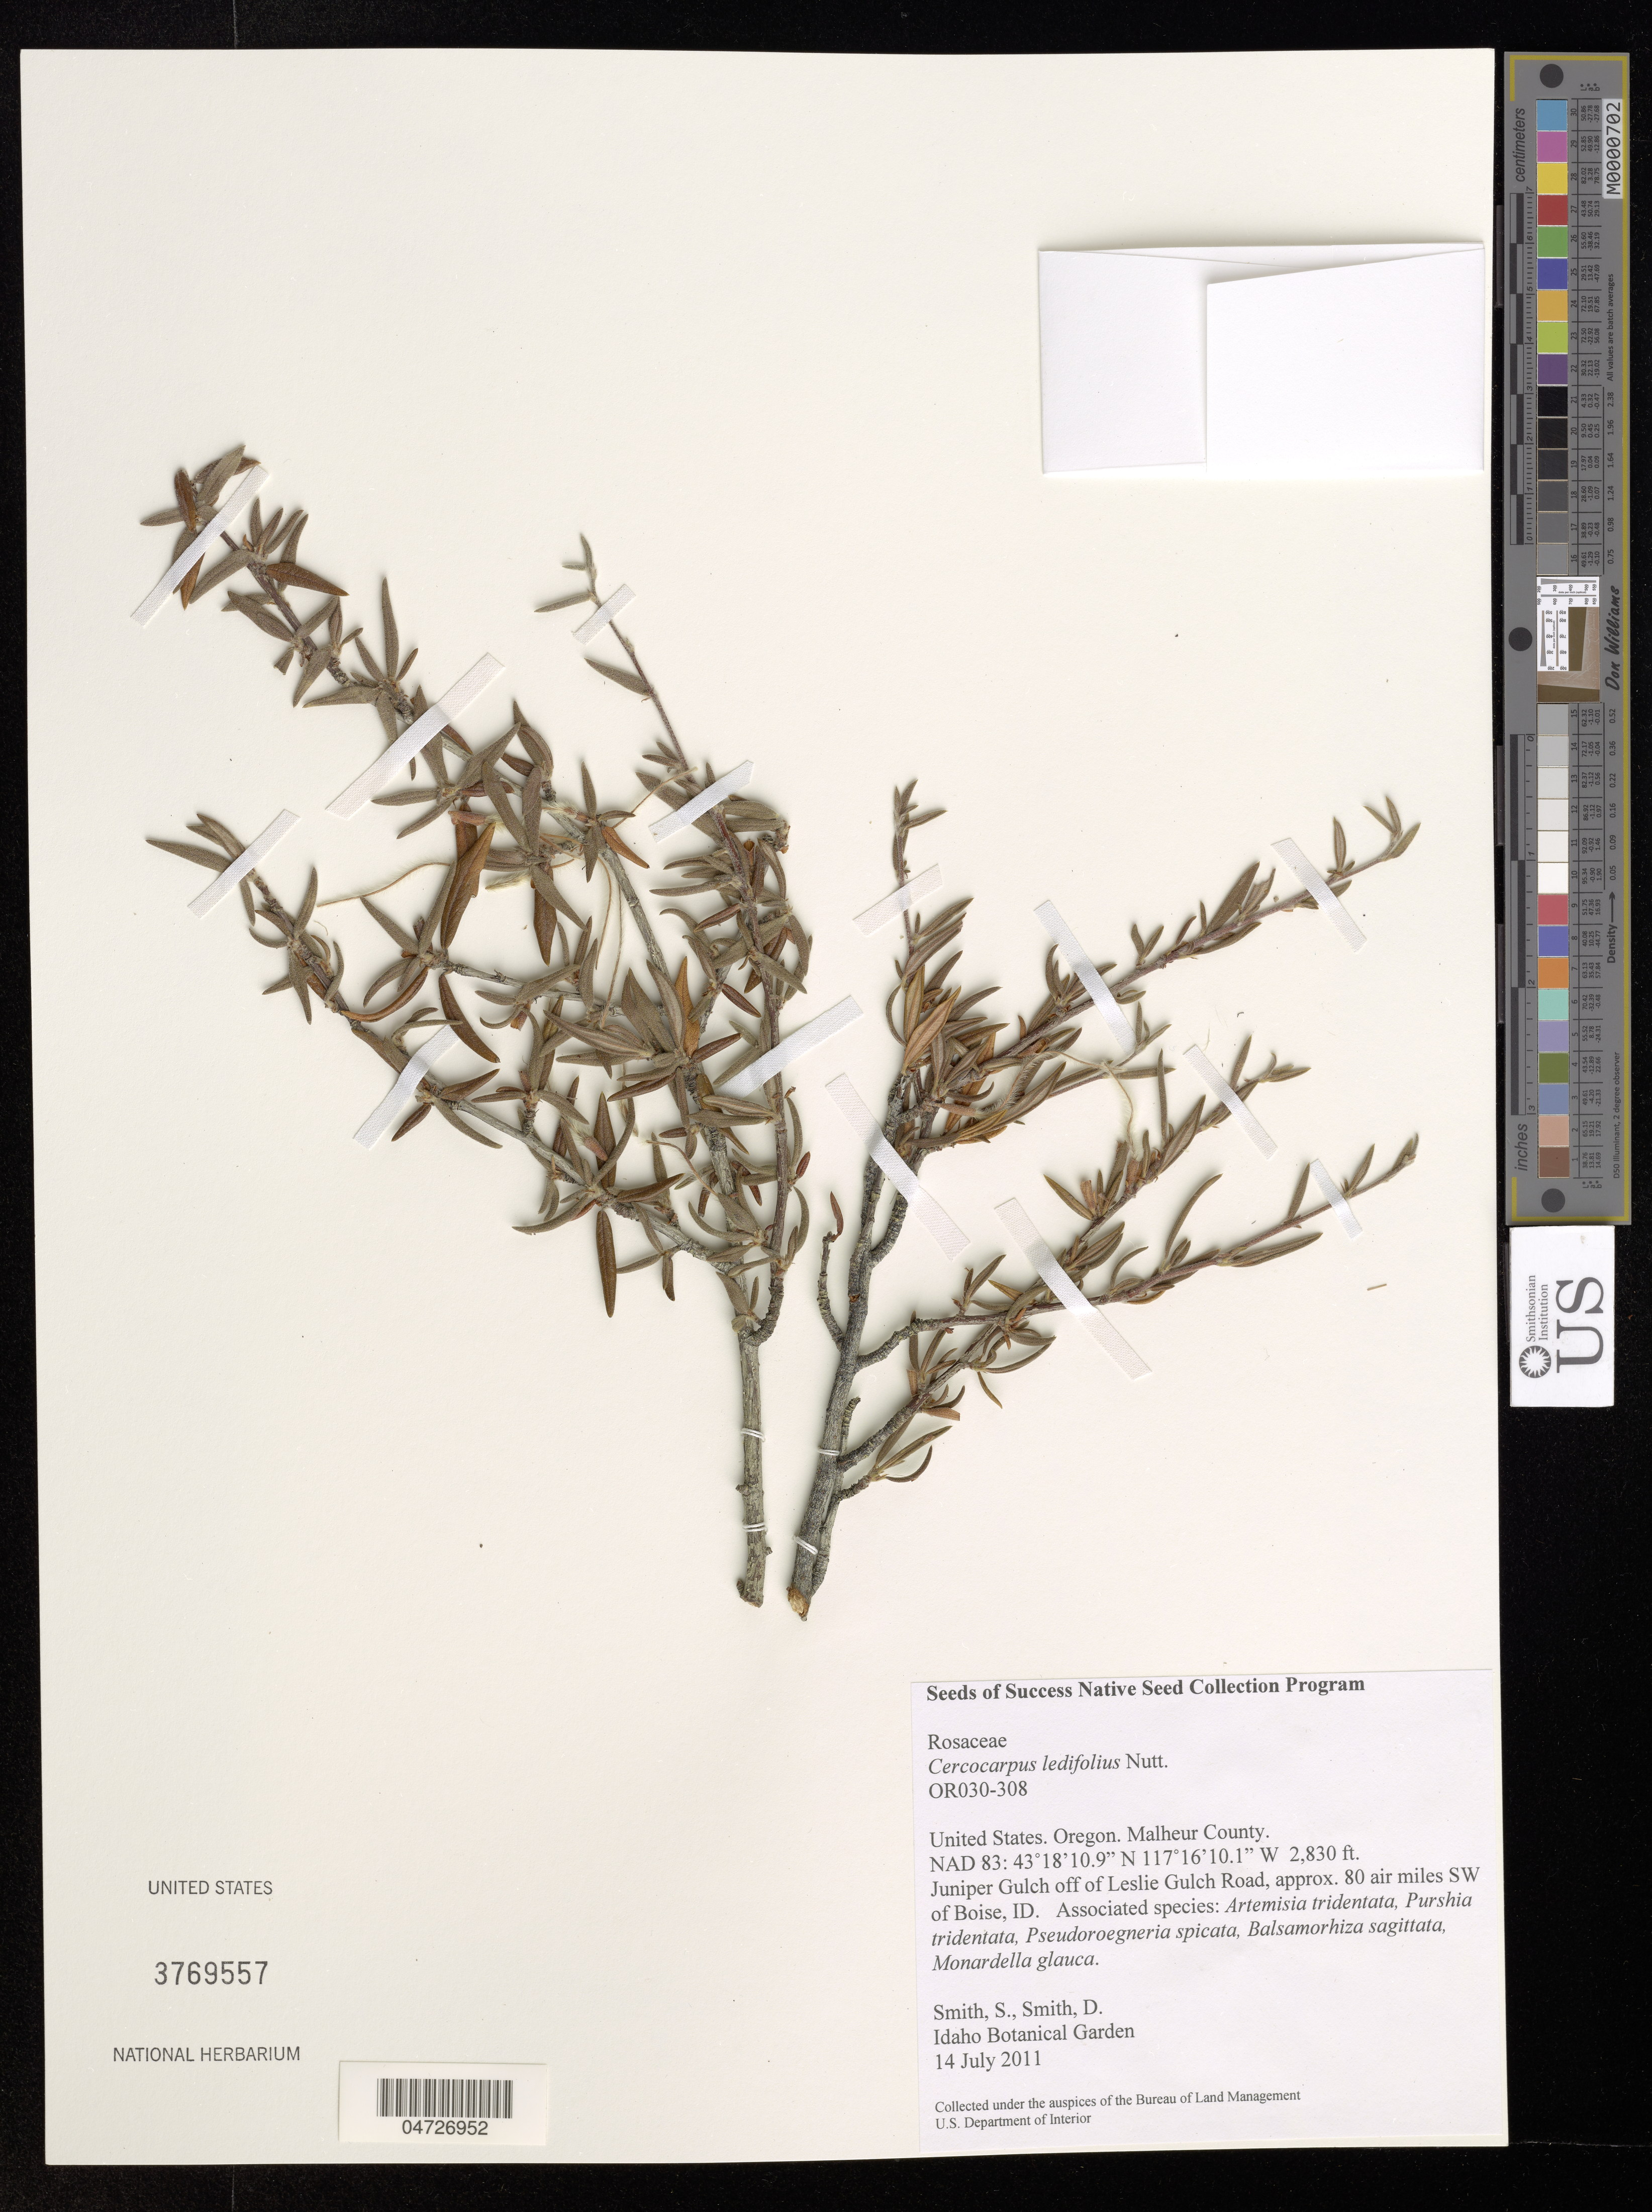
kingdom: Plantae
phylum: Tracheophyta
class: Magnoliopsida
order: Rosales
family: Rosaceae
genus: Cercocarpus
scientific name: Cercocarpus ledifolius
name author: Nutt.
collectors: S. Smith & D. Smith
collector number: OR030-308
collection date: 2011-07-14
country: United States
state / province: Oregon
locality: Malheur County. Juniper Gulch off of Leslie Gulch Road, approx. 80 air miles SW of Boise, ID.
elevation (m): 863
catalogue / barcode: US 3769557